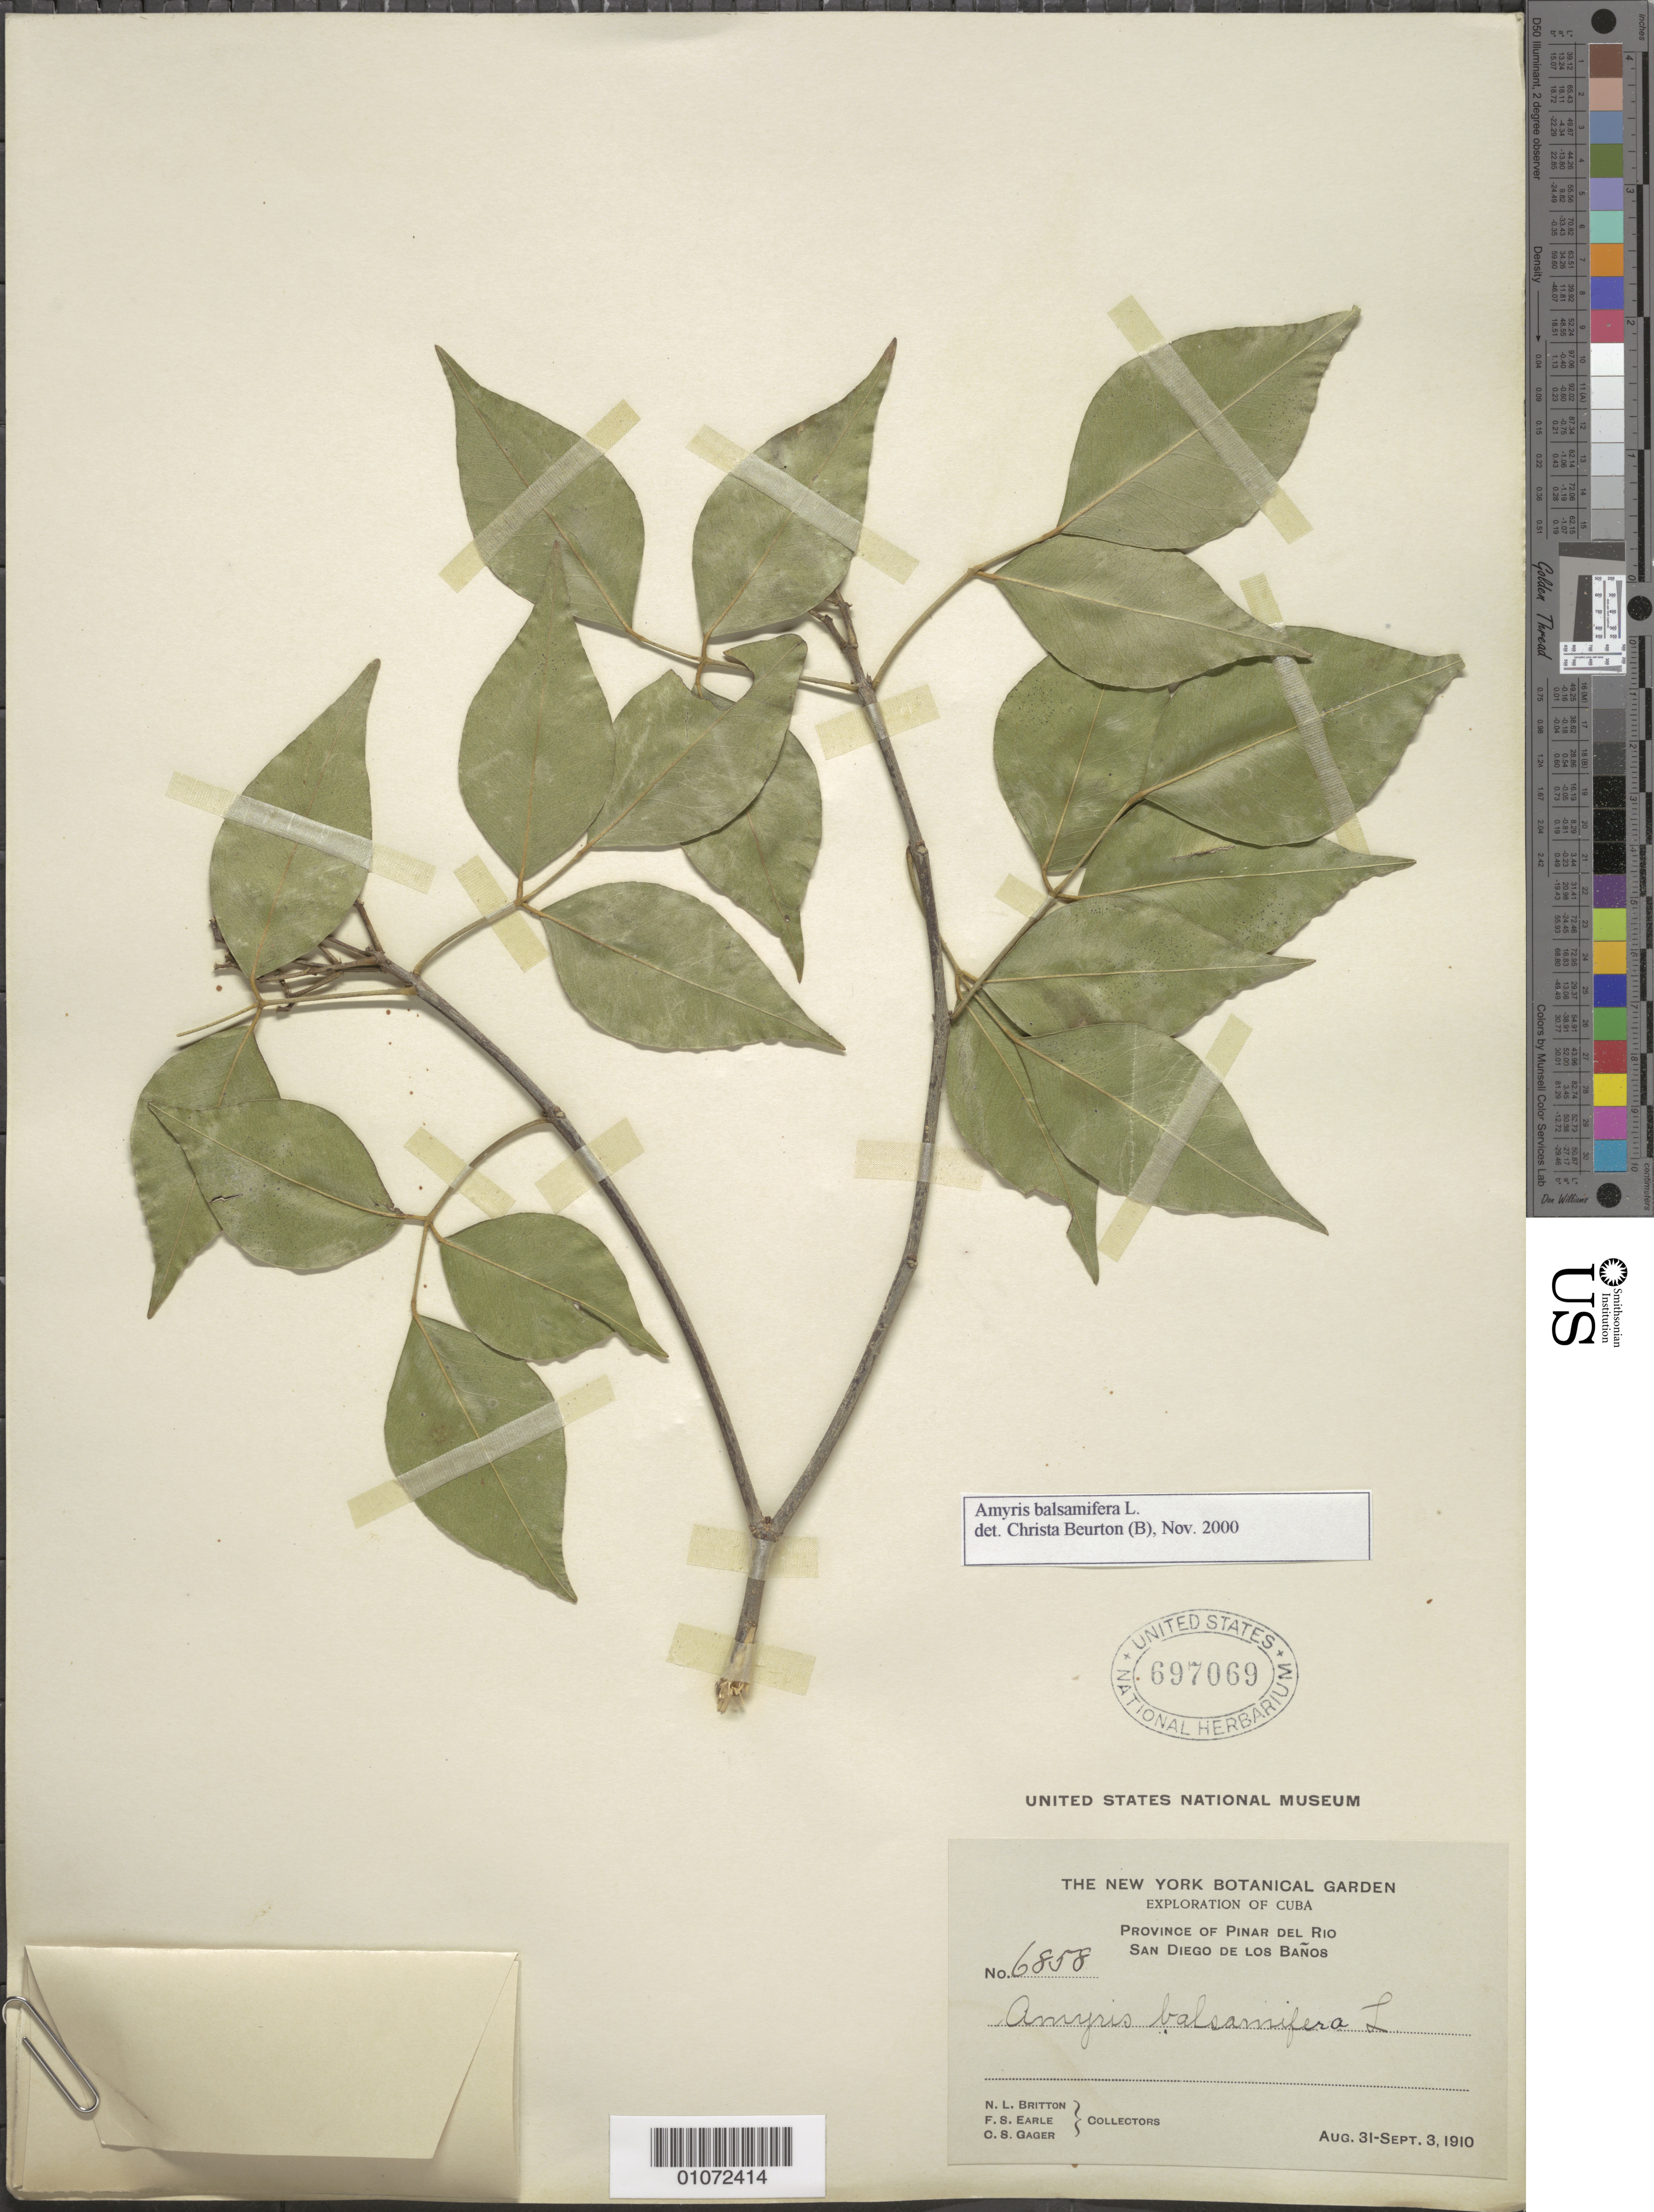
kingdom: Plantae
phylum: Tracheophyta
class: Magnoliopsida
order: Sapindales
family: Rutaceae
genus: Amyris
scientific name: Amyris balsamifera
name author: L.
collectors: N. Britton, F. S. Earle & C. Gager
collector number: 6858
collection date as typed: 31 Aug 1910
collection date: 1910-08-31/1910-09-03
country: Cuba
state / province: Pinar del Rio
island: Cuba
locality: San Diego de los Banos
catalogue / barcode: US 697069